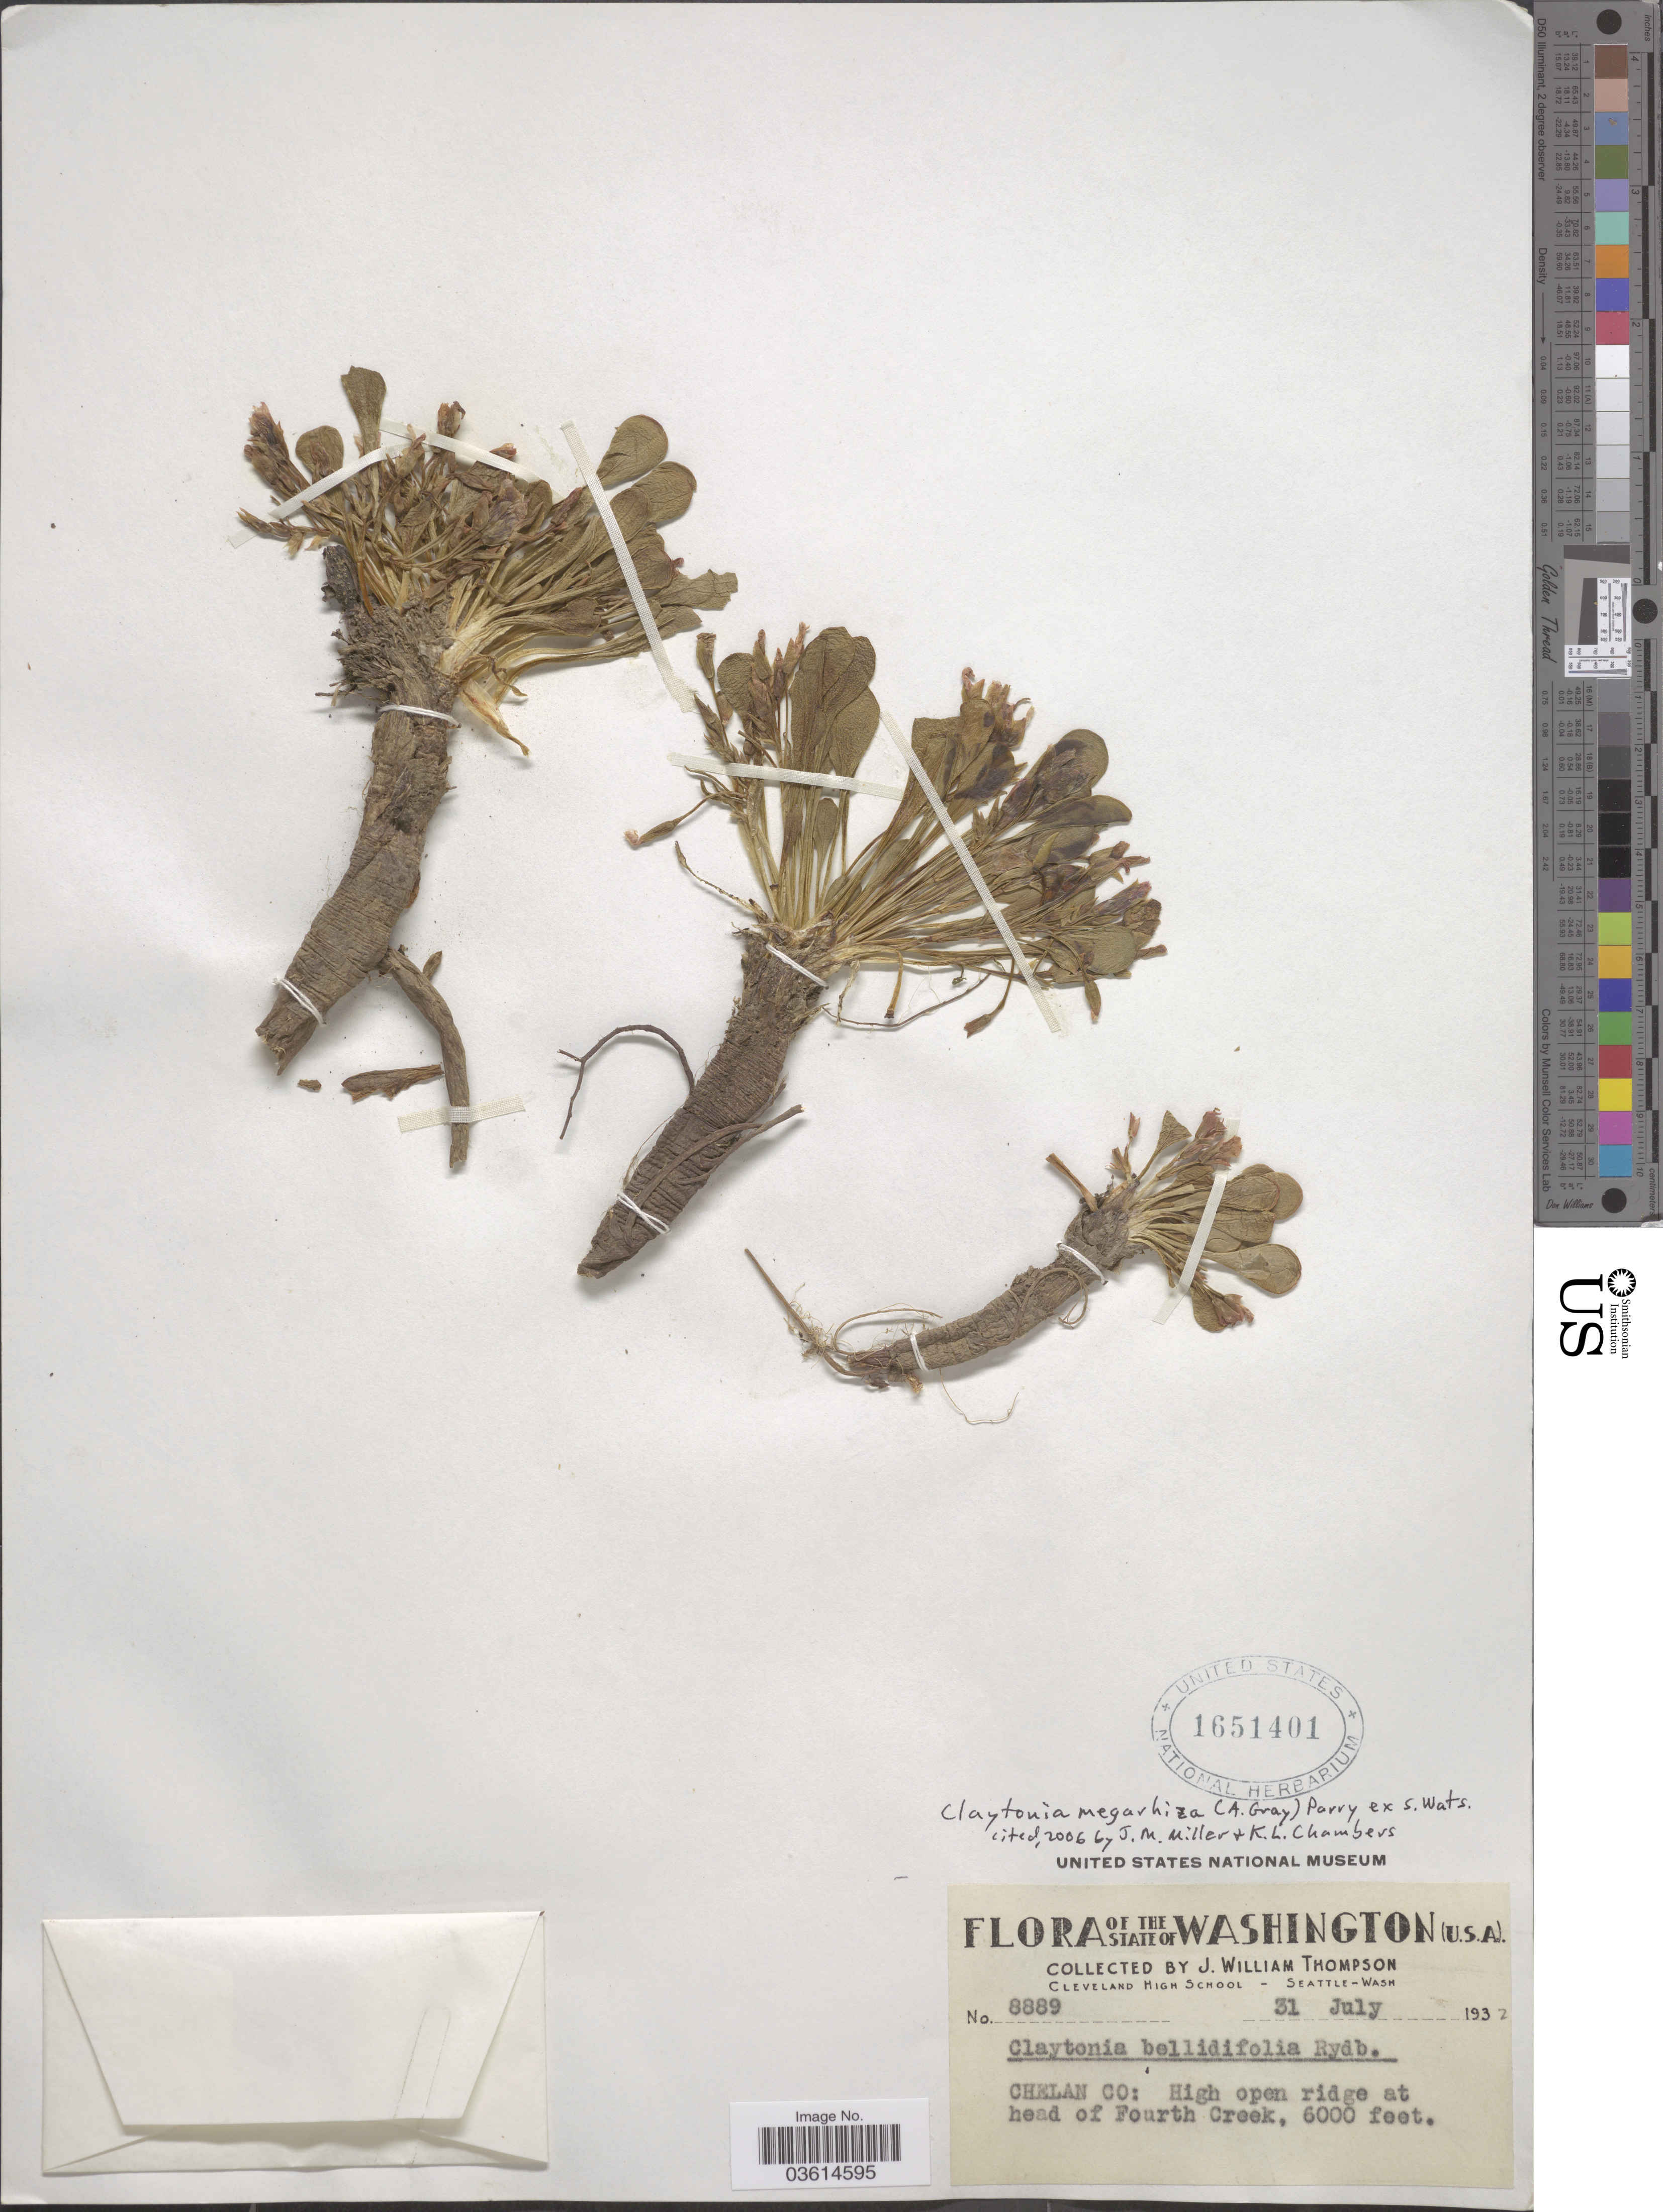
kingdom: Plantae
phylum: Tracheophyta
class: Magnoliopsida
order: Caryophyllales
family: Montiaceae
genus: Claytonia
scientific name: Claytonia megarhiza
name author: (A. Gray) Parry ex S. Watson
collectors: J. W. Thompson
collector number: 8889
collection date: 1932-07-31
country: United States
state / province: Washington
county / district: Chelan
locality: U. S. A. Chelan Co: High open ridge at head of Fourth Creek.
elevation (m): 1829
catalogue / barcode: US 1651401